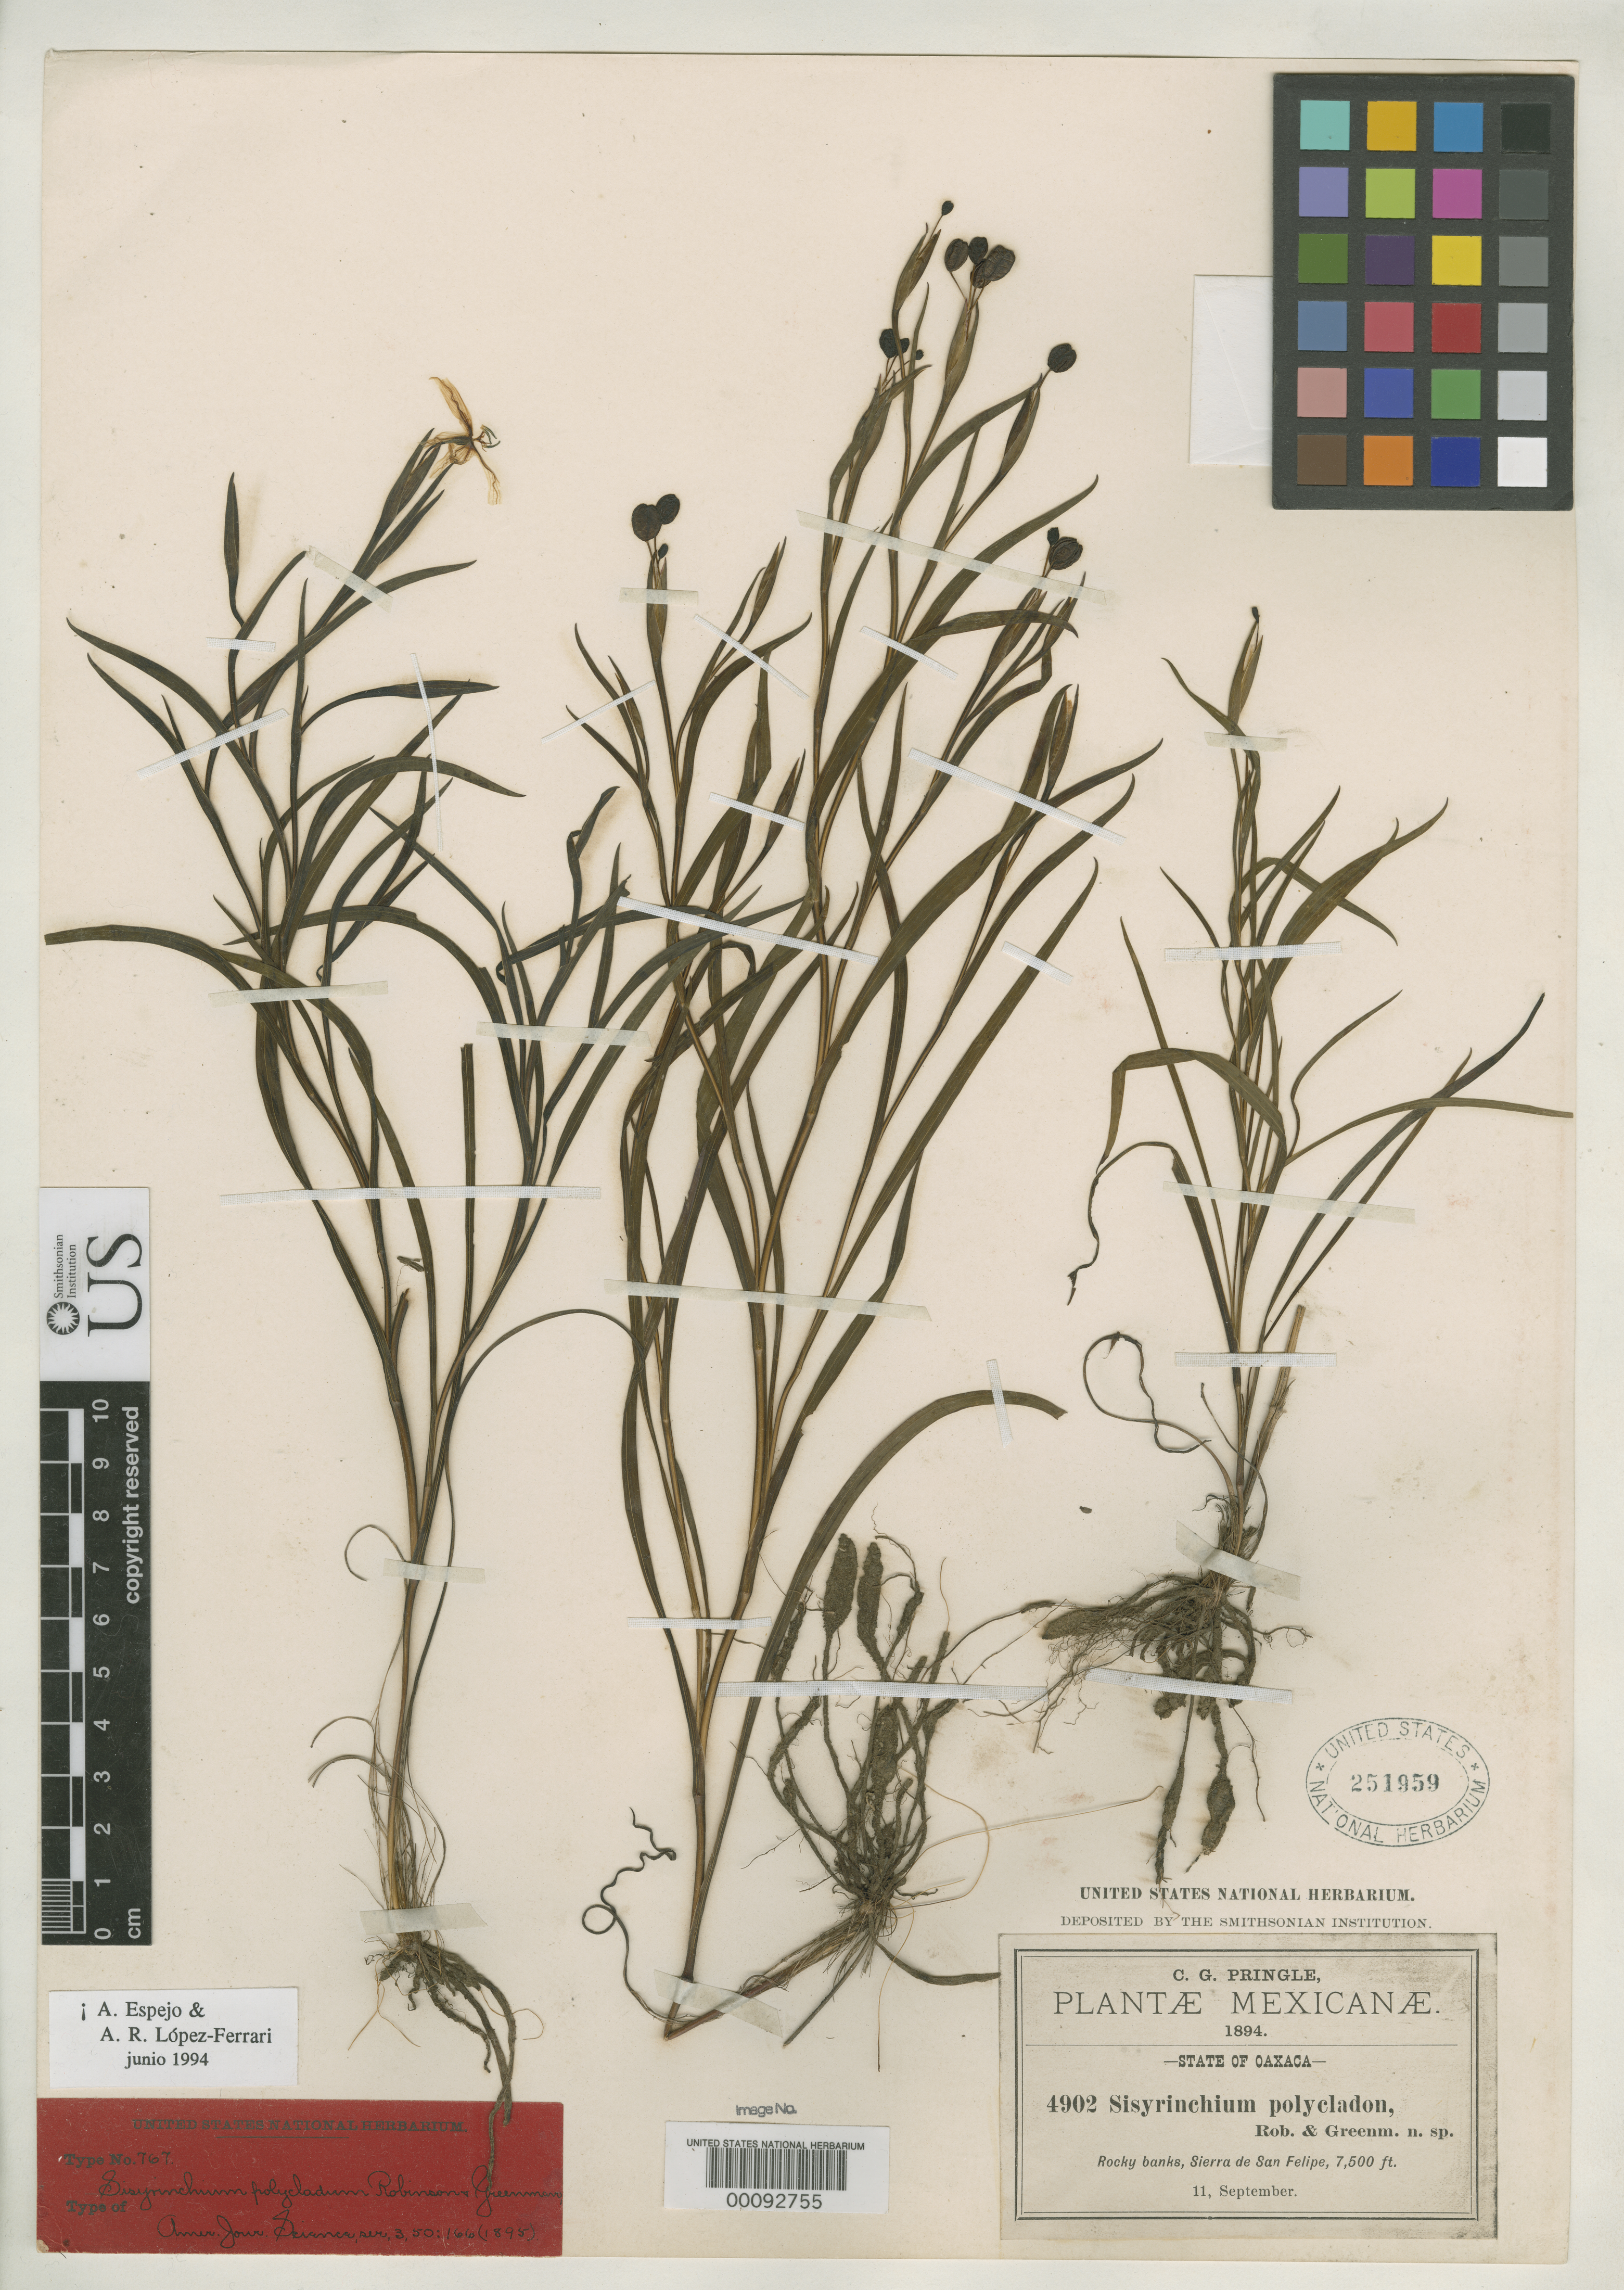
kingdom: Plantae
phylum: Tracheophyta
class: Liliopsida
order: Asparagales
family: Iridaceae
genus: Sisyrinchium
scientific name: Sisyrinchium polycladum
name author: B.L. Rob. & Greenm.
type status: Isotype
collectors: C. G. Pringle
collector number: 4902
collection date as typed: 11 Sep 1894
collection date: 1894-09-11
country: Mexico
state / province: Oaxaca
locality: Sierra de San Felipe.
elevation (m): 2286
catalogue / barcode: US 251959